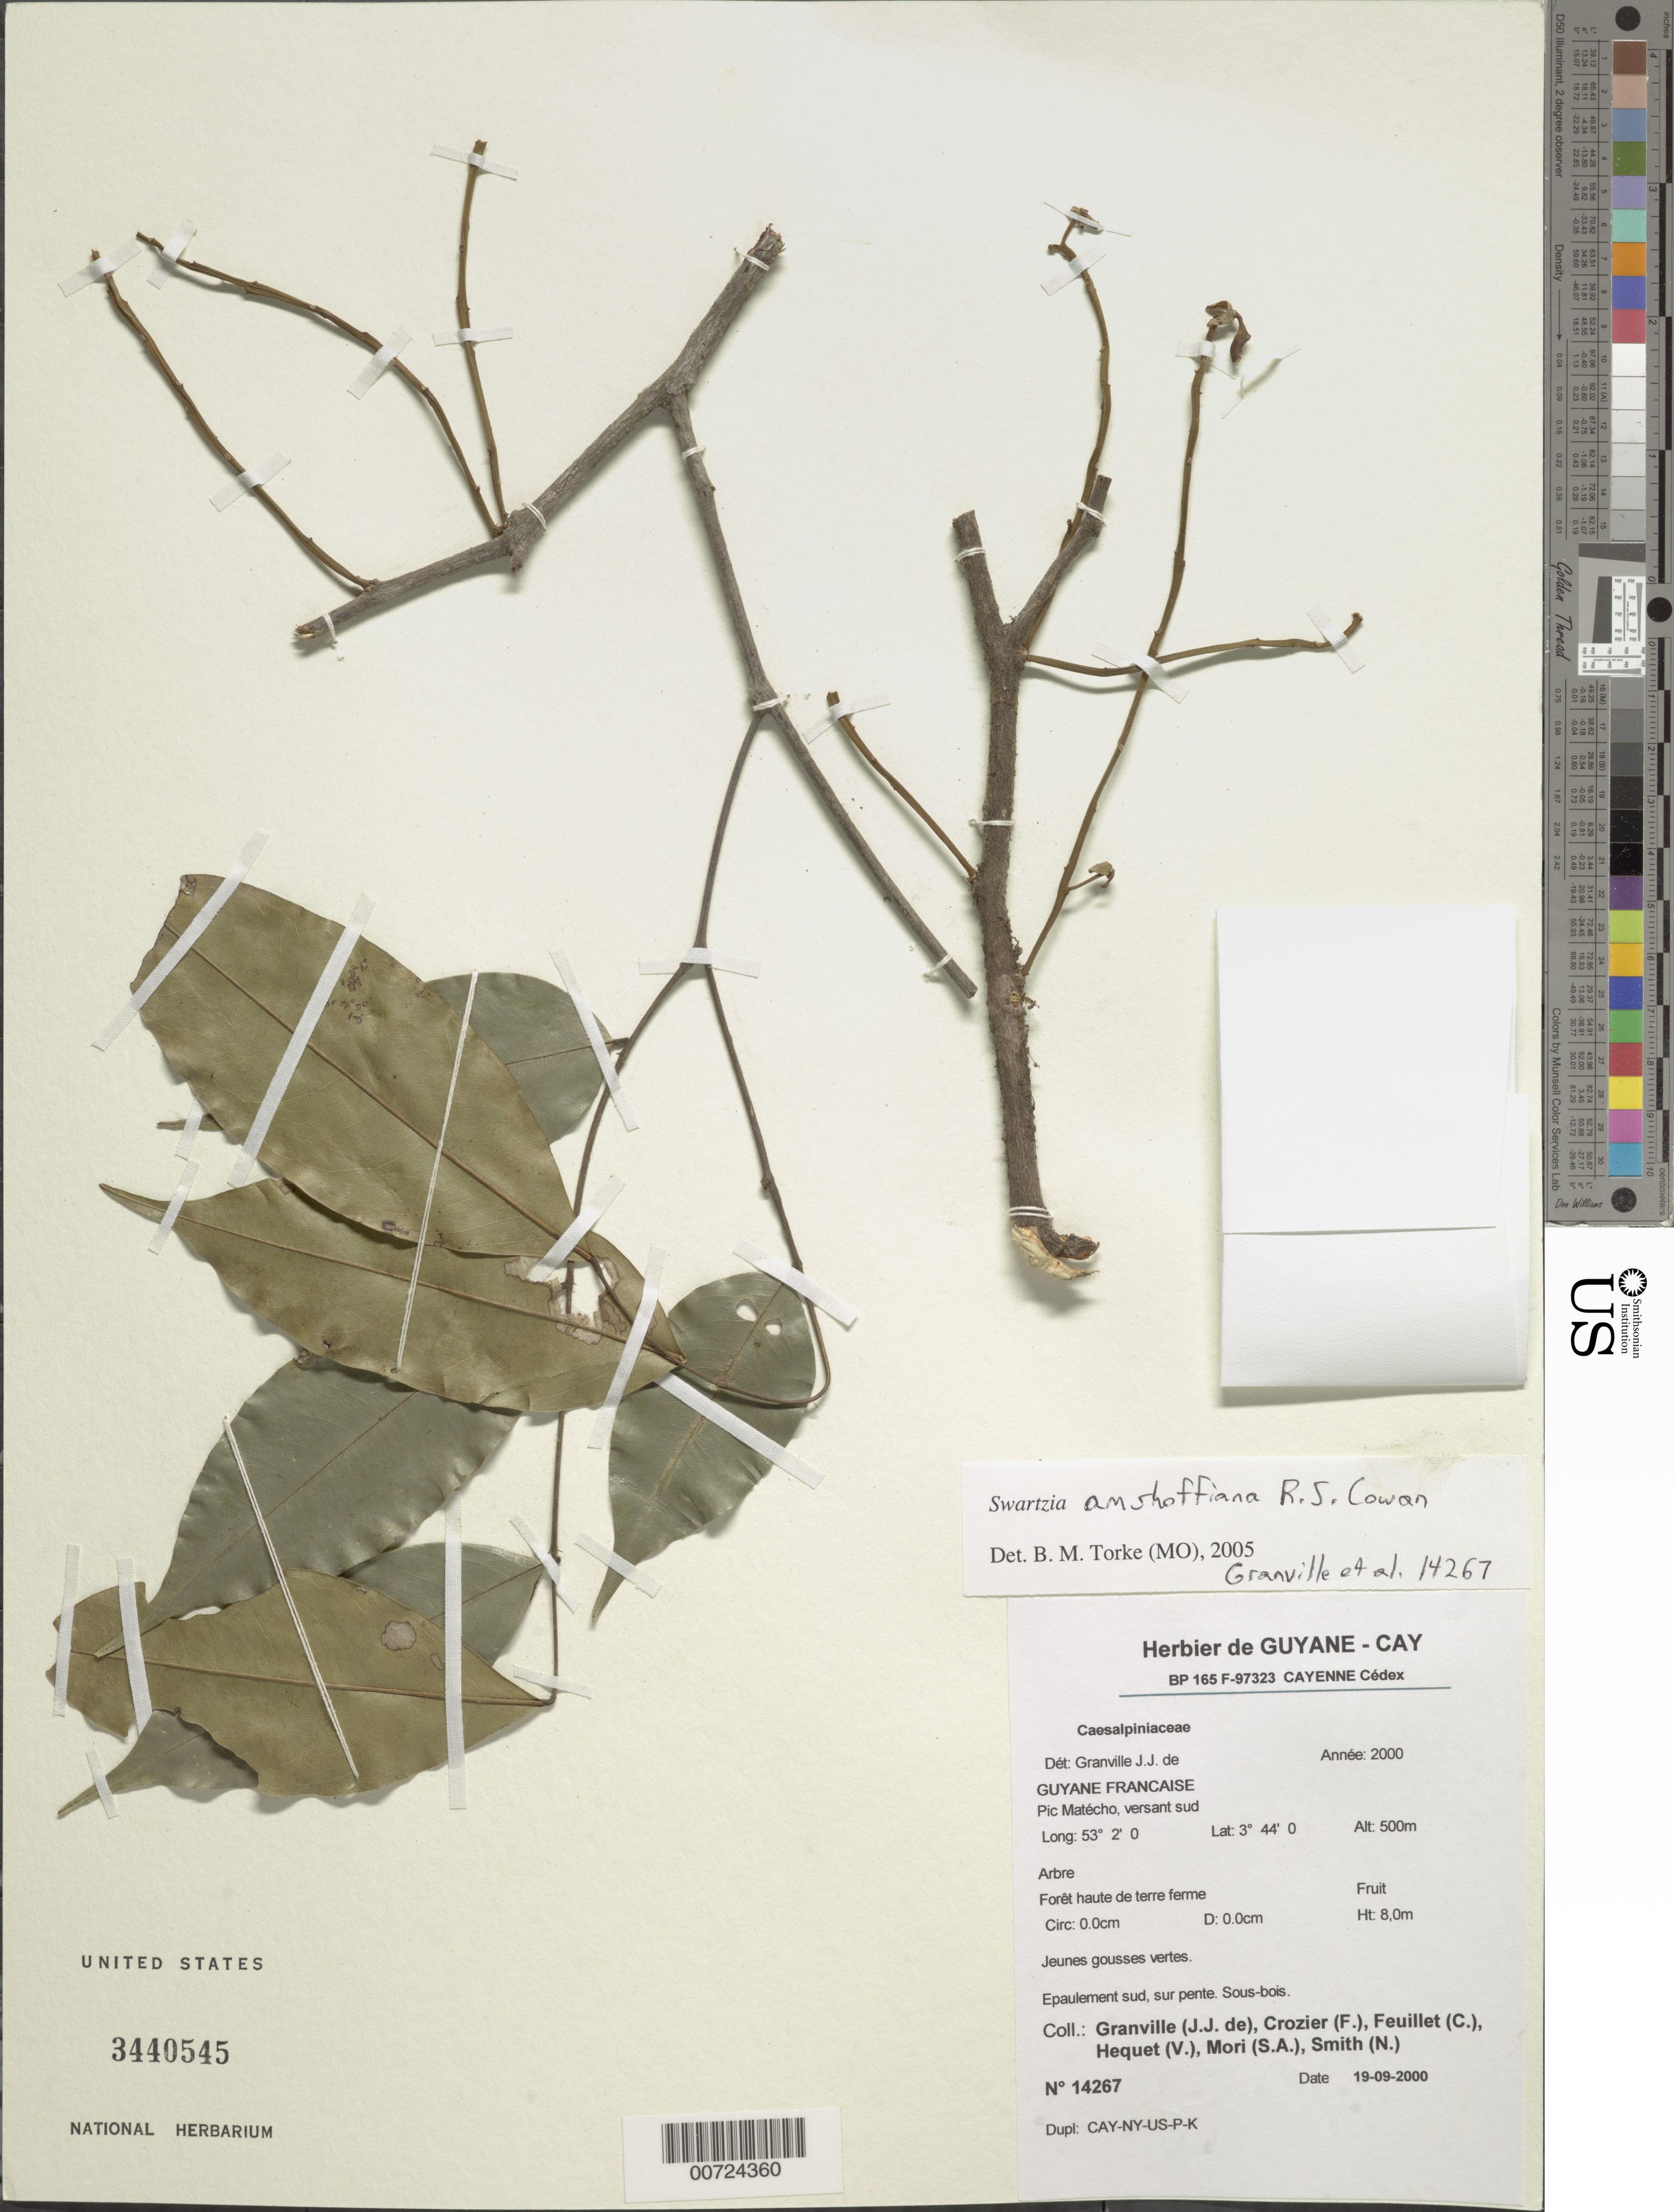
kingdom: Plantae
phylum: Tracheophyta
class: Magnoliopsida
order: Fabales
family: Fabaceae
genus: Swartzia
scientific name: Swartzia amshoffiana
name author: R.S. Cowan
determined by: Torke, B. M., (MO)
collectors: J.-J. de Granville, F. Crozier, C. Feuillet, V. Hequet, S. Mori & N. Smith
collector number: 14267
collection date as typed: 19-Sep-00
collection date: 2000-09-19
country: French Guiana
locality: Pic Matécho, versant sud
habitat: High forest on terra firma; southern shoulder on slope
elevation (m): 500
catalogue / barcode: US 3440545